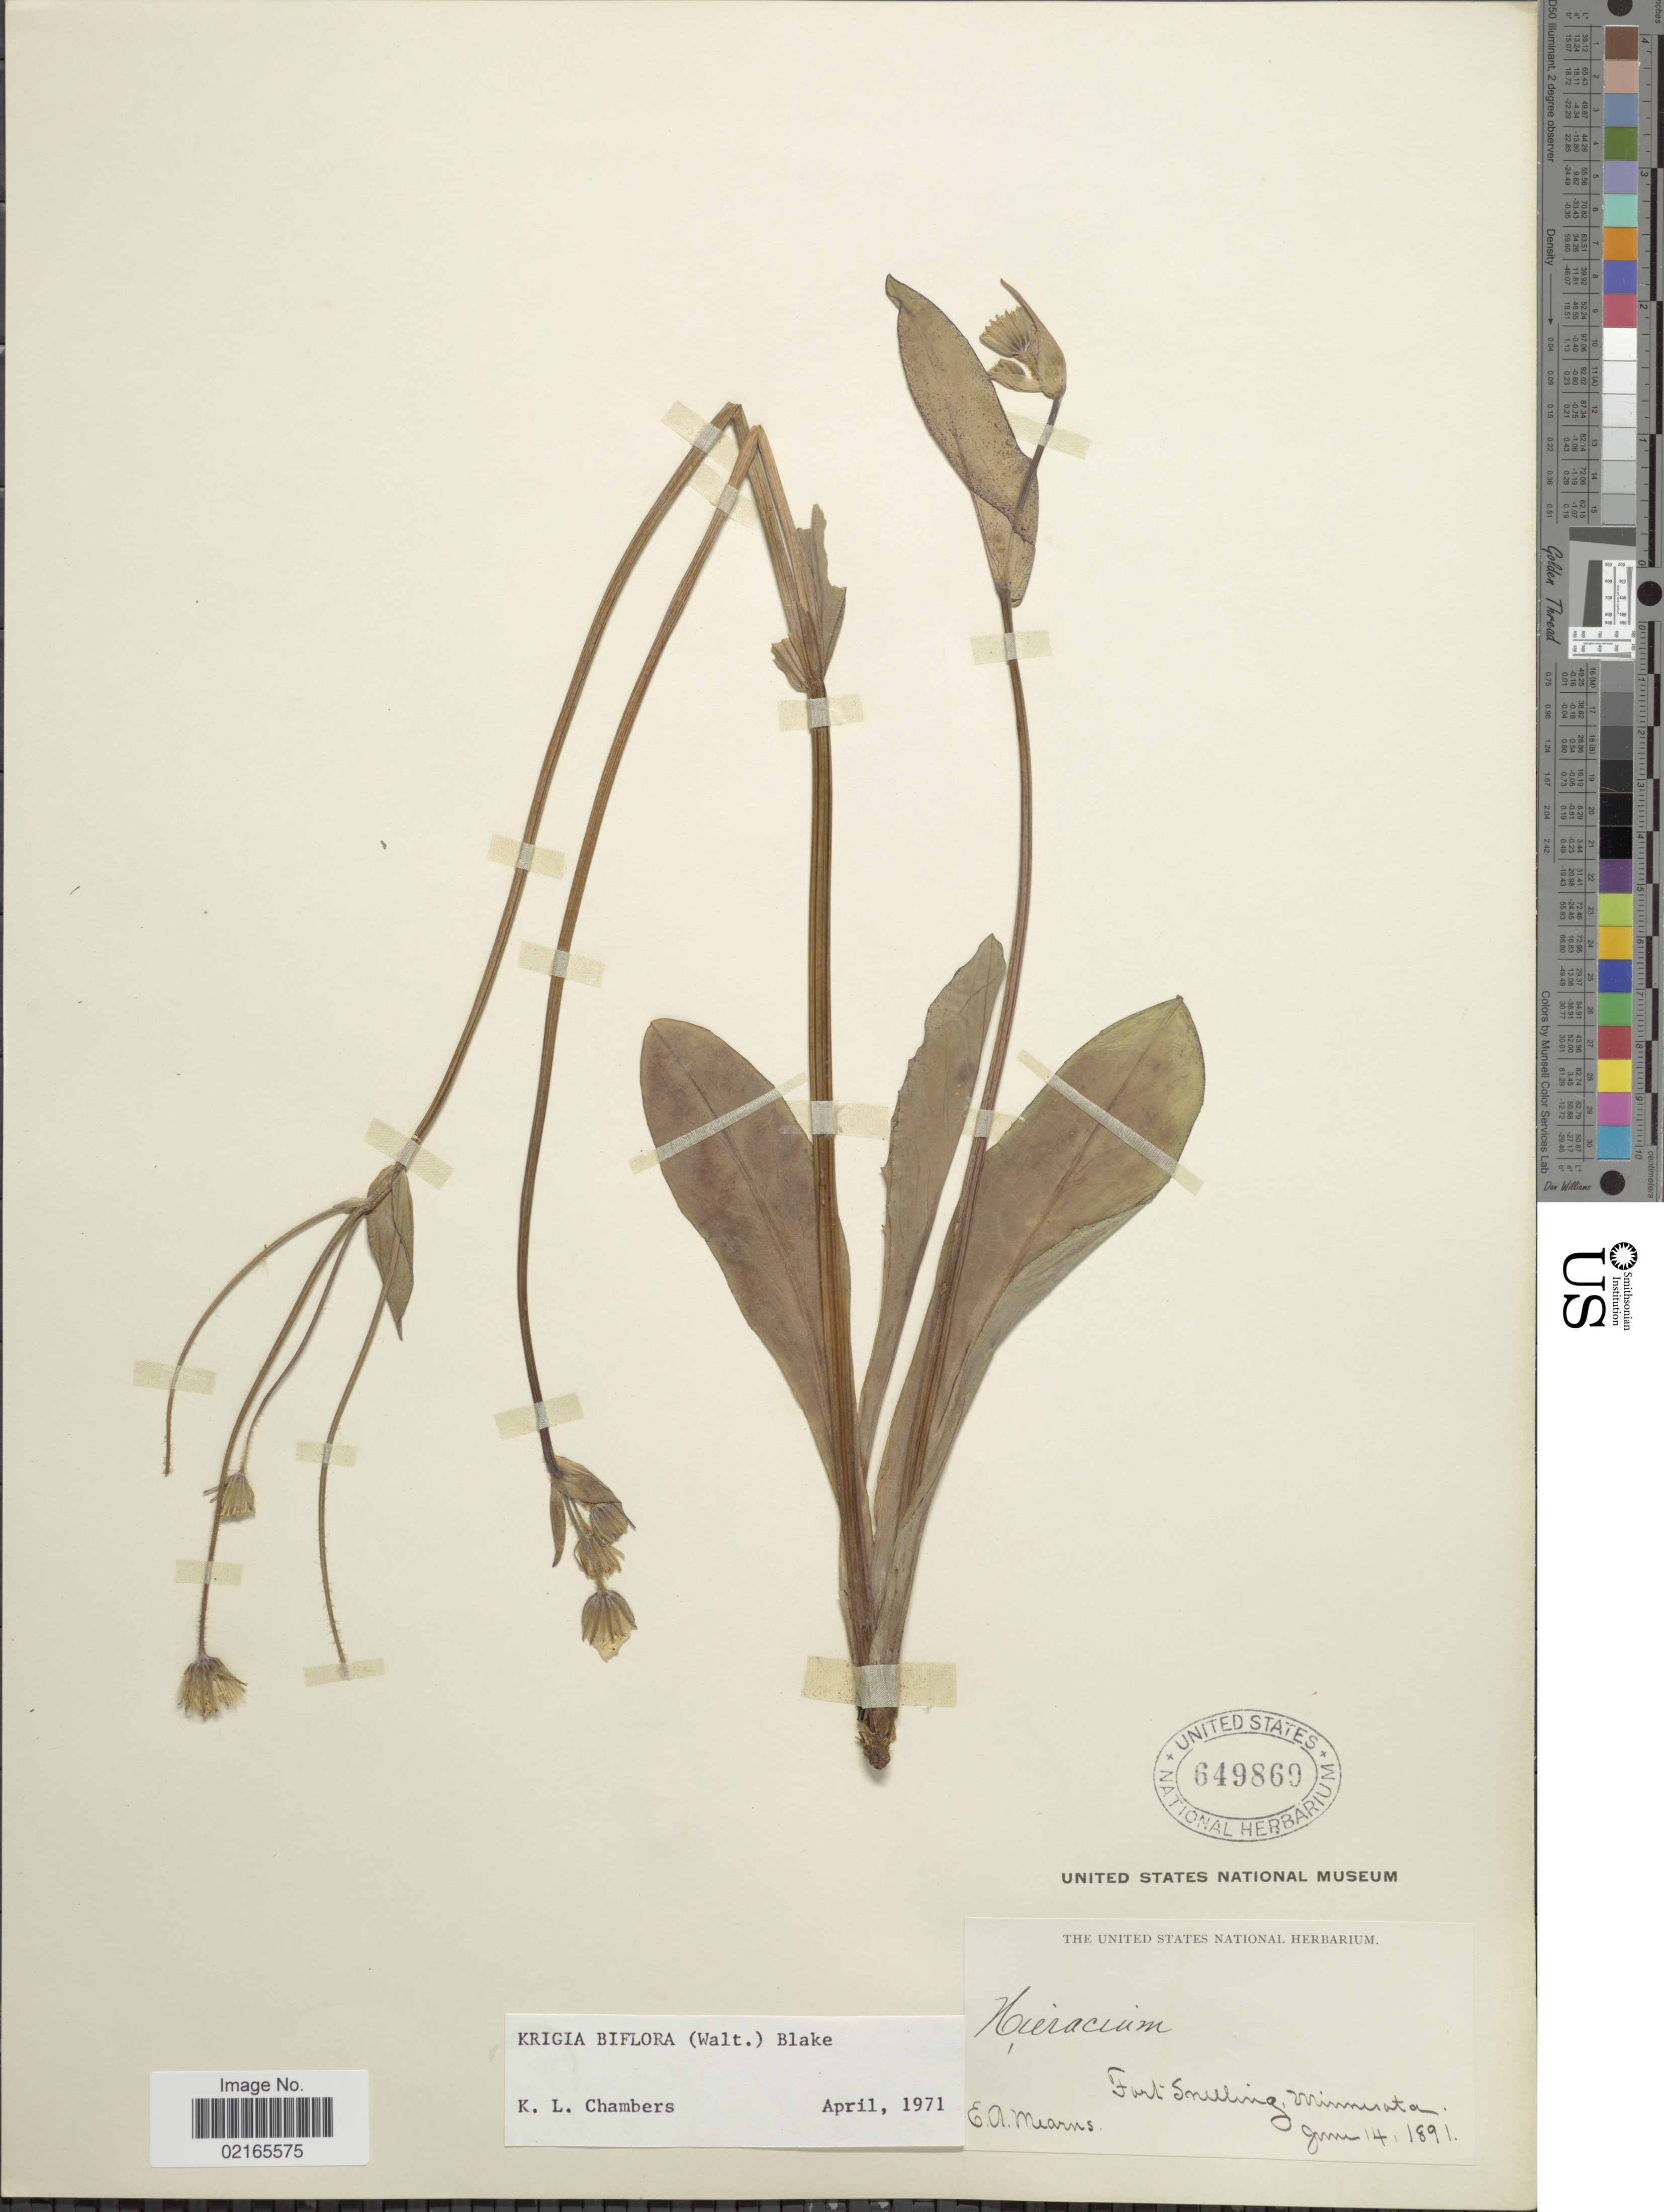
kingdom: Plantae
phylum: Tracheophyta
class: Magnoliopsida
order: Asterales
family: Asteraceae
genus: Krigia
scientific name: Krigia biflora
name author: (Walter) S.F. Blake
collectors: E. A. Mearns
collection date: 1891-06-14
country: United States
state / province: Minnesota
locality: Fort Snelling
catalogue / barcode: US 649869